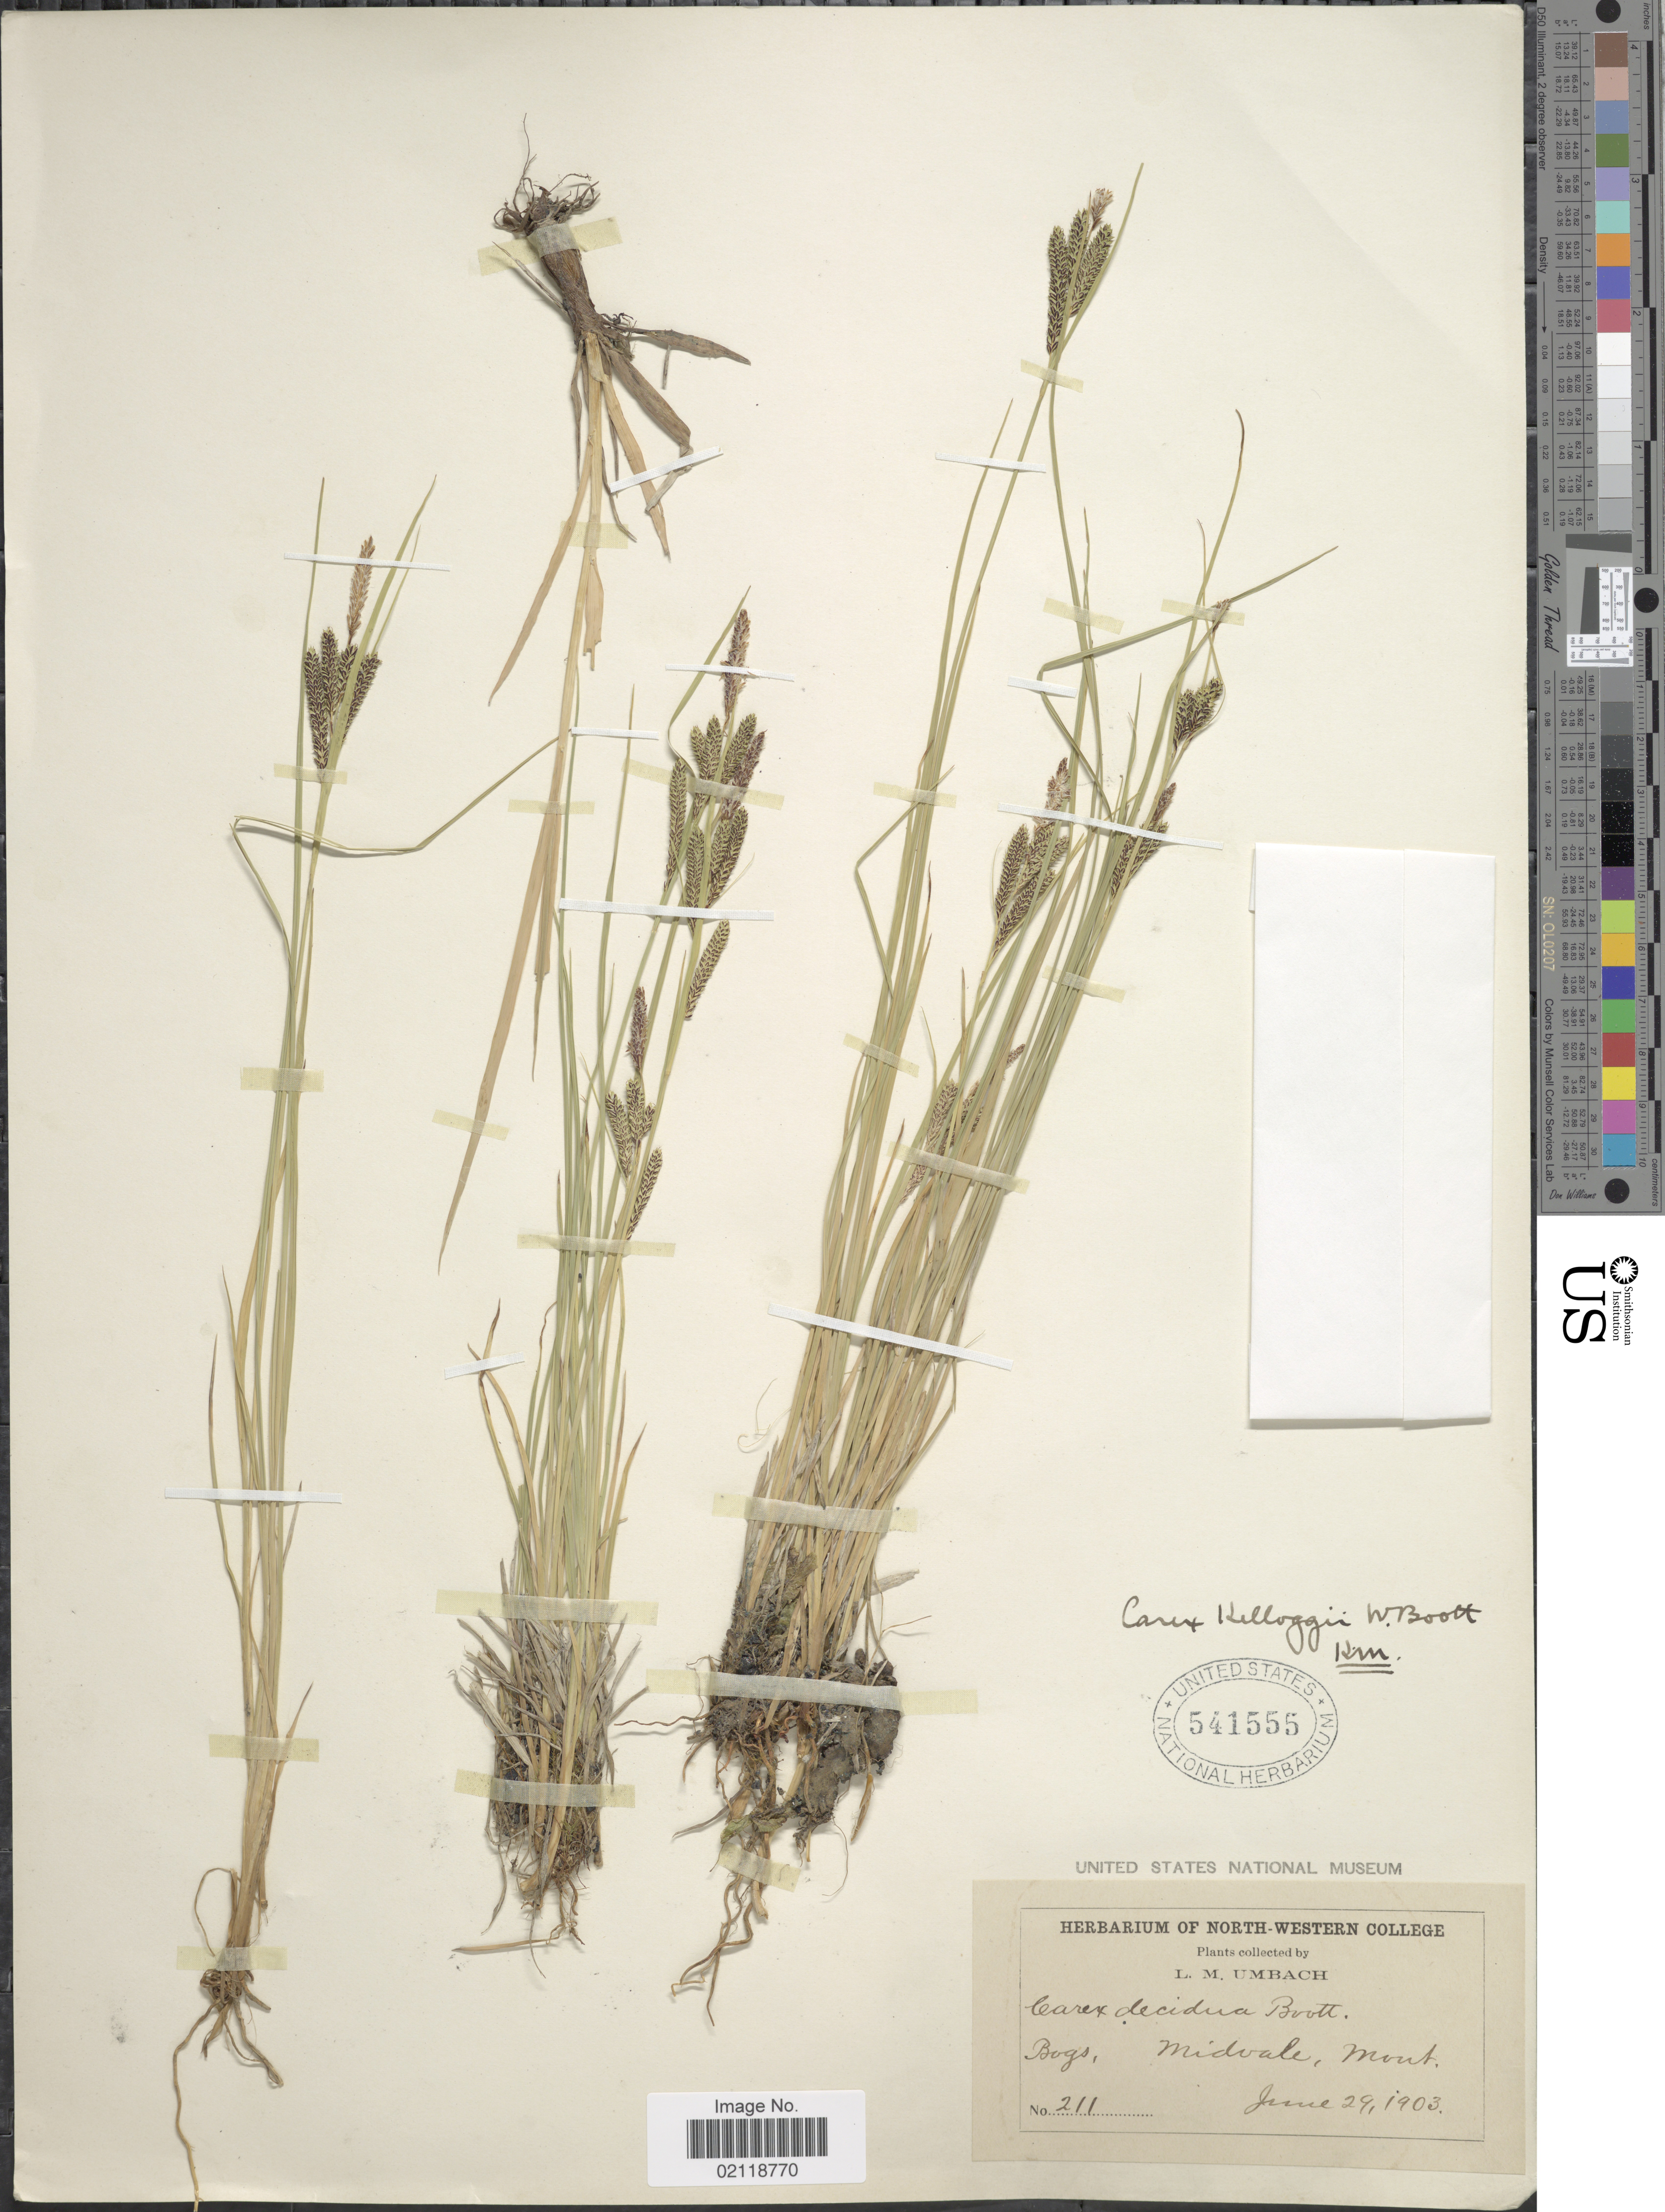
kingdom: Plantae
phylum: Tracheophyta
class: Liliopsida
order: Poales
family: Cyperaceae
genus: Carex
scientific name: Carex kelloggii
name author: W. Boott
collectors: L. M. Umbach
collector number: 211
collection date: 1903-06-29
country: United States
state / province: Montana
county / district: Lincoln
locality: Bogs, Midvale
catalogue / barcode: US 541555